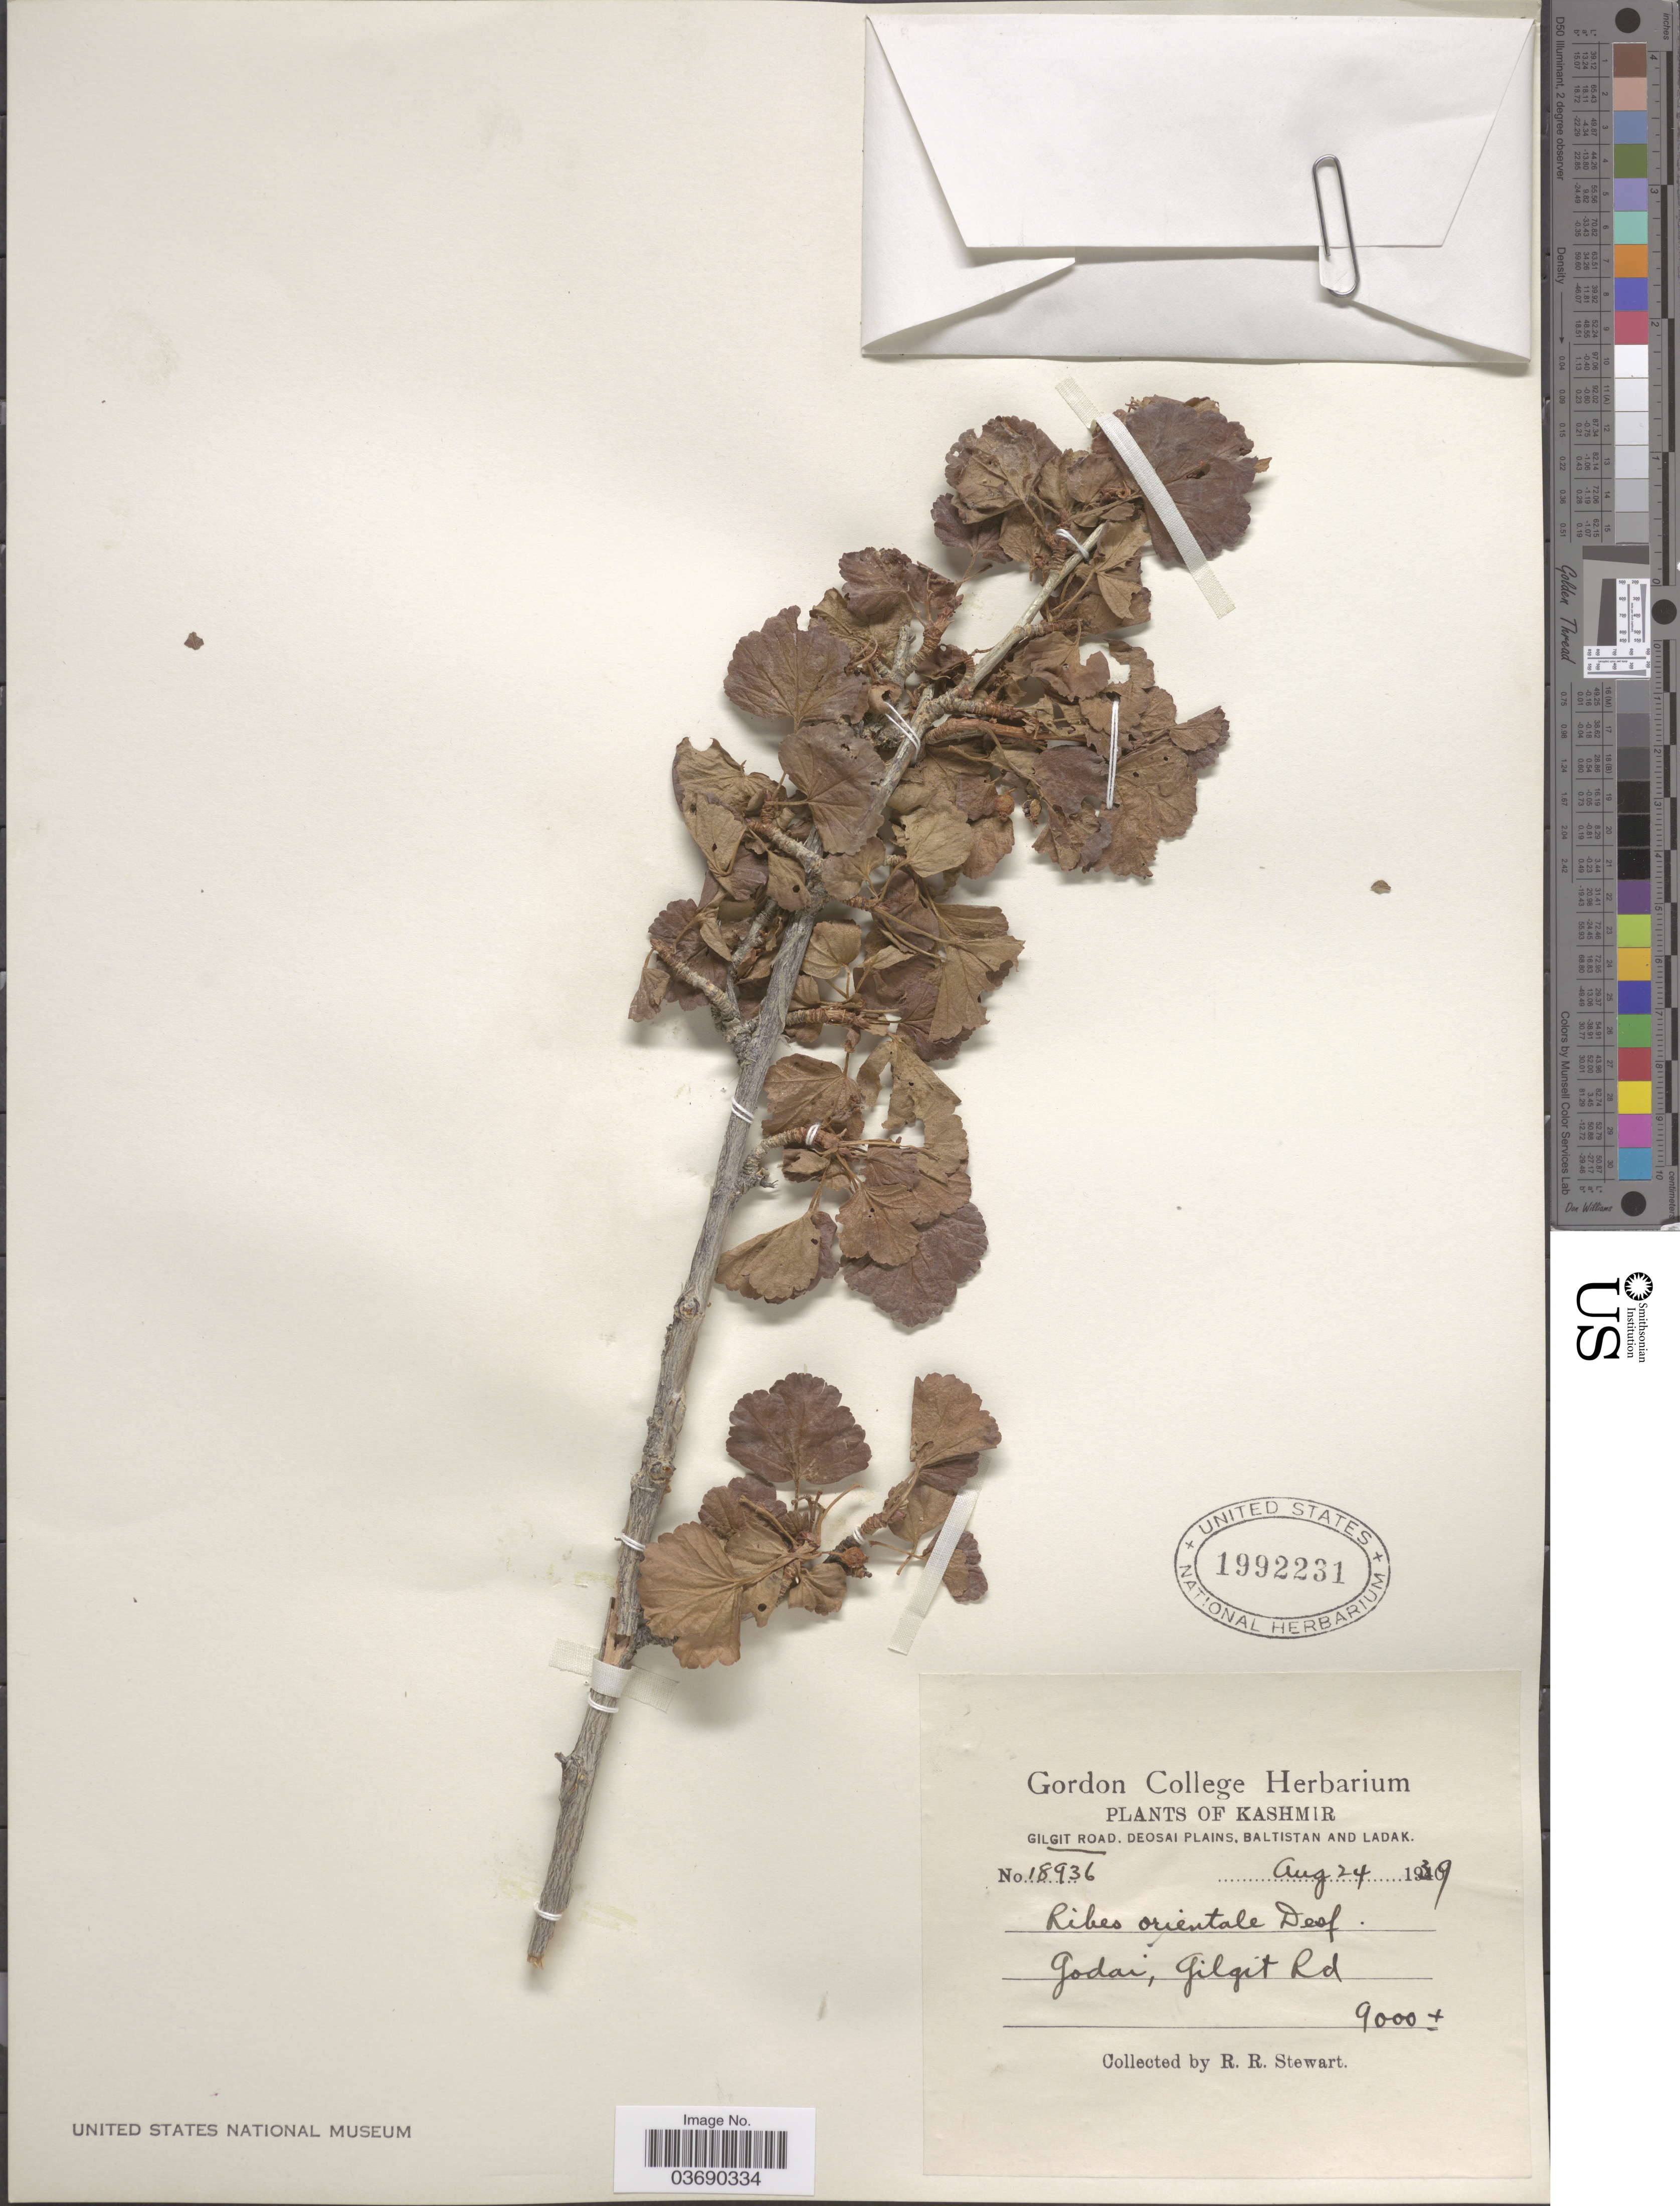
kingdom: Plantae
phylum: Tracheophyta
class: Magnoliopsida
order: Saxifragales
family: Grossulariaceae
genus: Ribes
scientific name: Ribes orientale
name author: Desf.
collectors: R. Stewart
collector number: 18936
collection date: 1939-08-24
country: Pakistan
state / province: Gilgit-Baltistan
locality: Kashmir. Gilgit Road, Deosai Plains, Baltistan and Ladak. Godai, Gilgit Rd.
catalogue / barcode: US 1992231